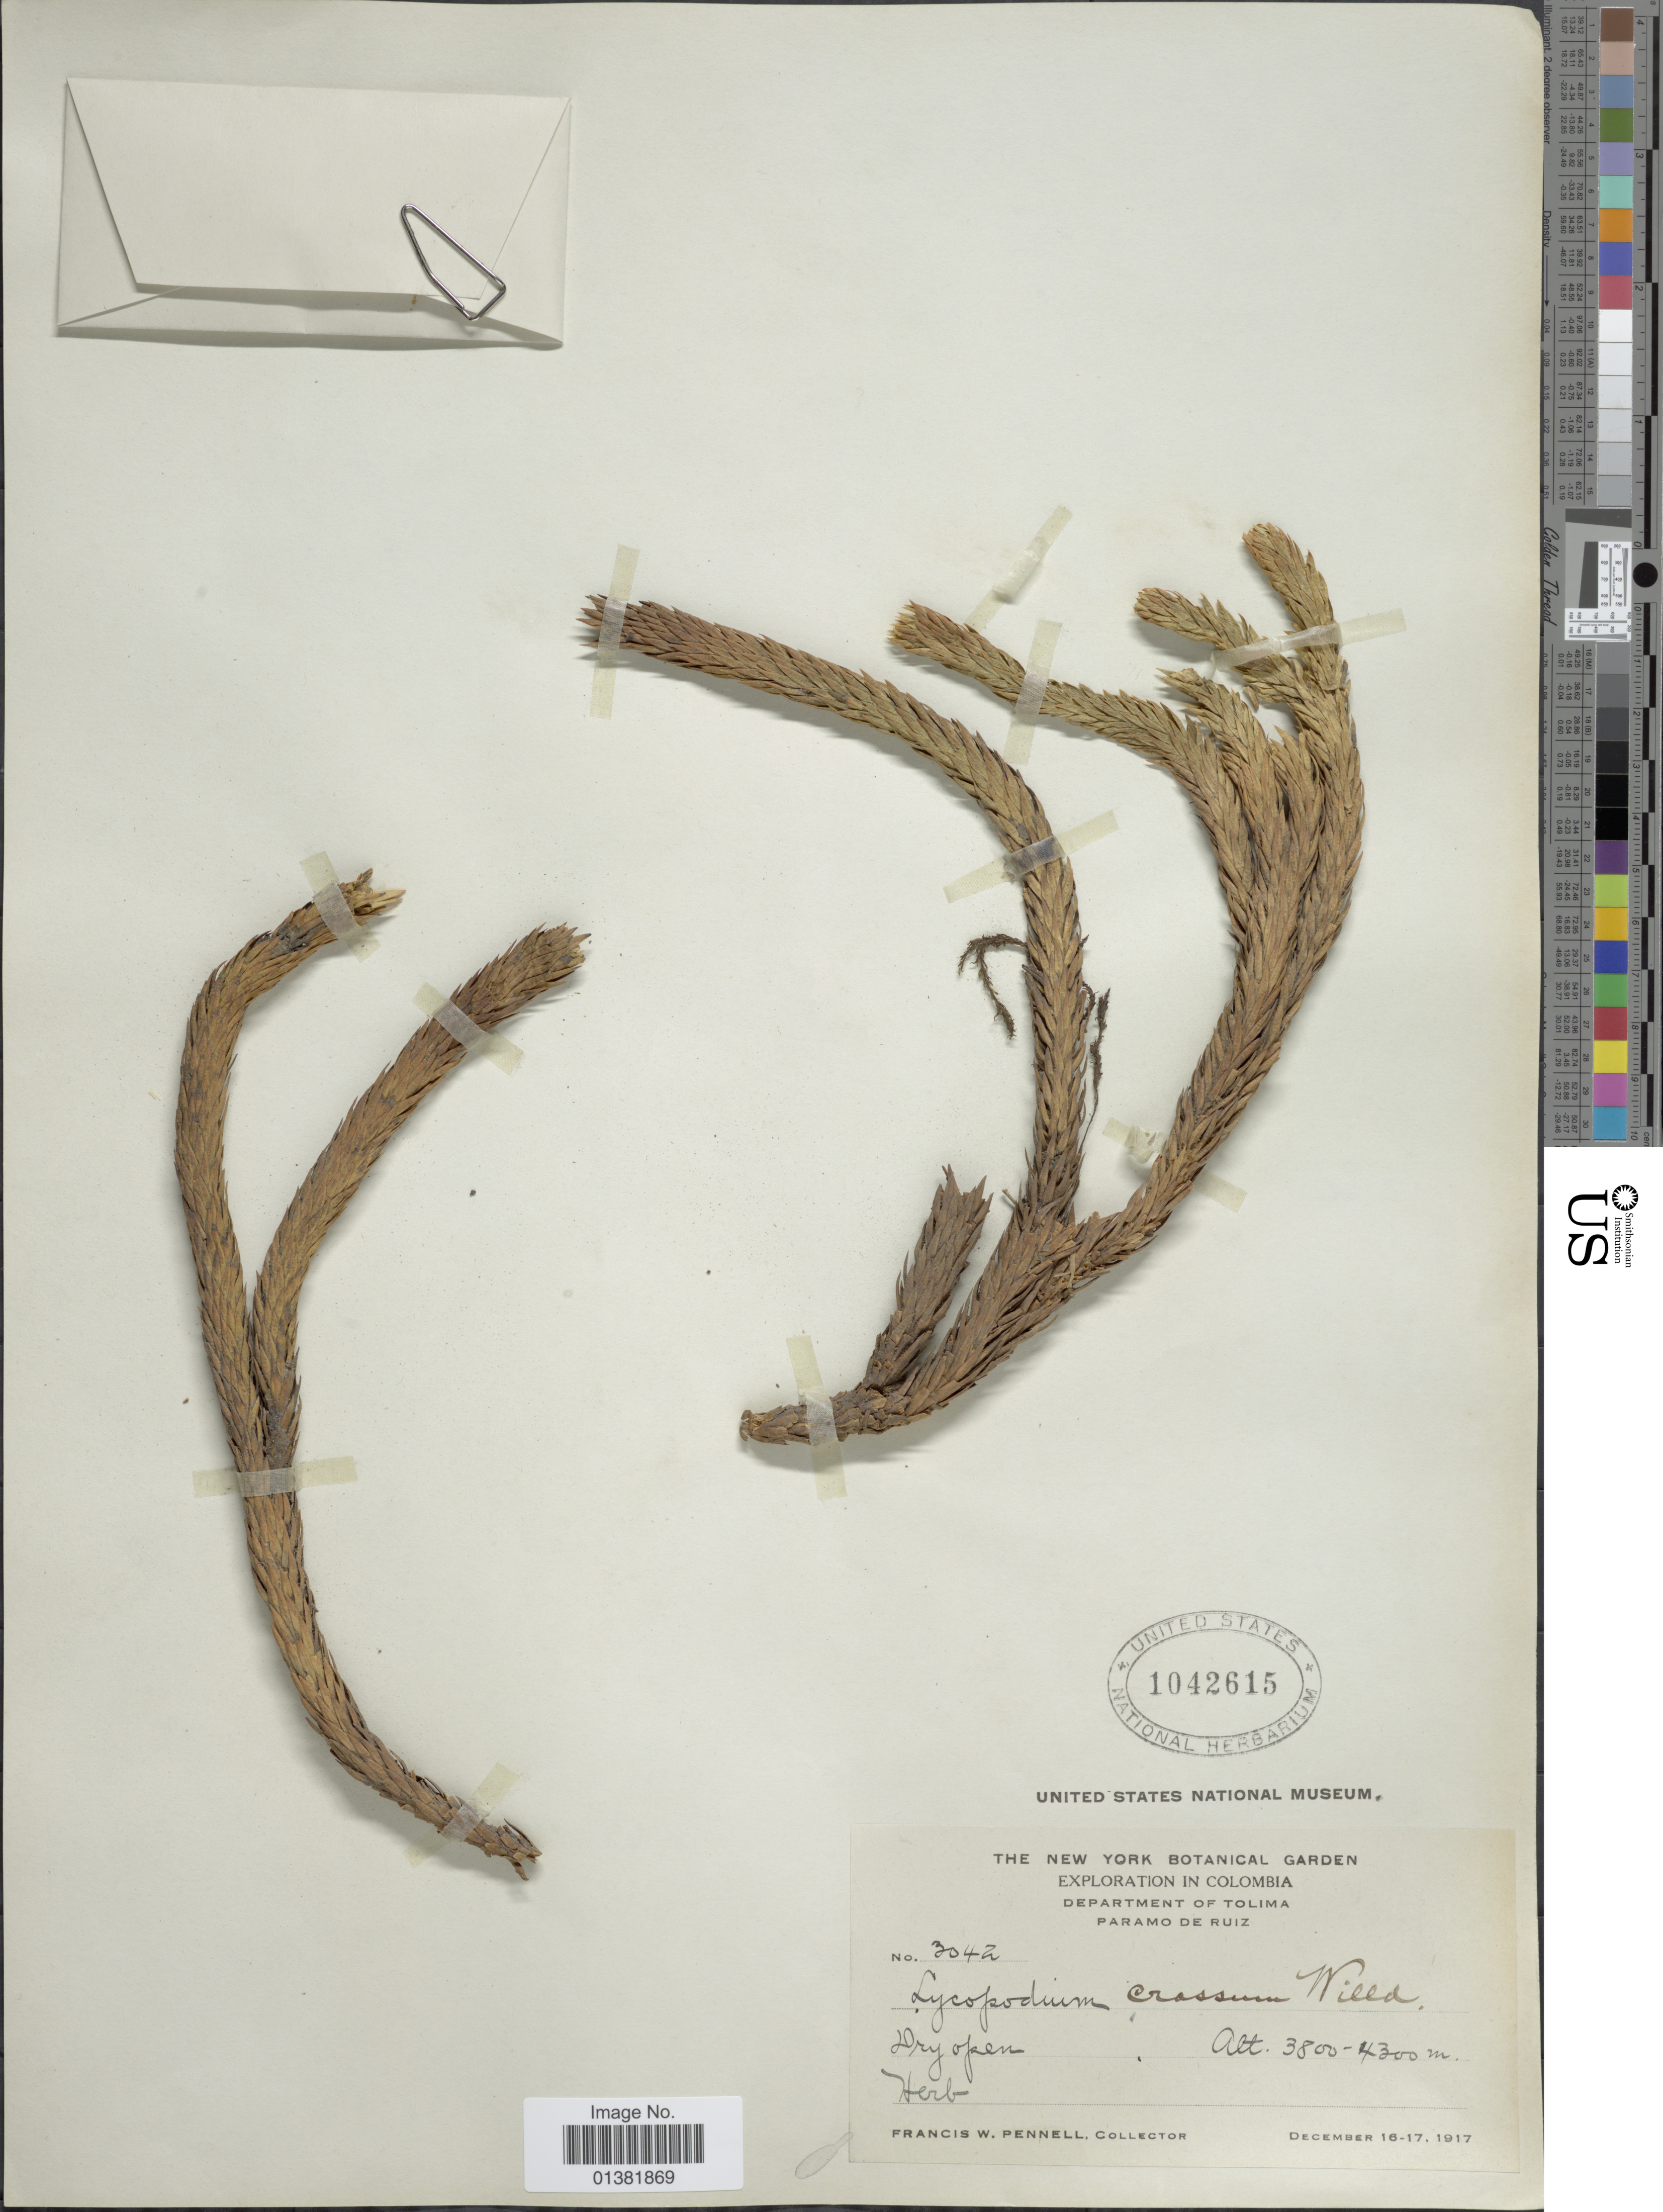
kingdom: Plantae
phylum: Tracheophyta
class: Lycopodiopsida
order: Lycopodiales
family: Lycopodiaceae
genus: Phlegmariurus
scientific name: Phlegmariurus crassus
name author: (Humb. & Bonpl. ex Willd.) B. Øllg.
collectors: F. W. Pennell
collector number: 3042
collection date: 1917-12-16/1917-12-17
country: Colombia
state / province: Tolima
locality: Paramo de Ruiz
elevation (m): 3800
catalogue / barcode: US 1042615